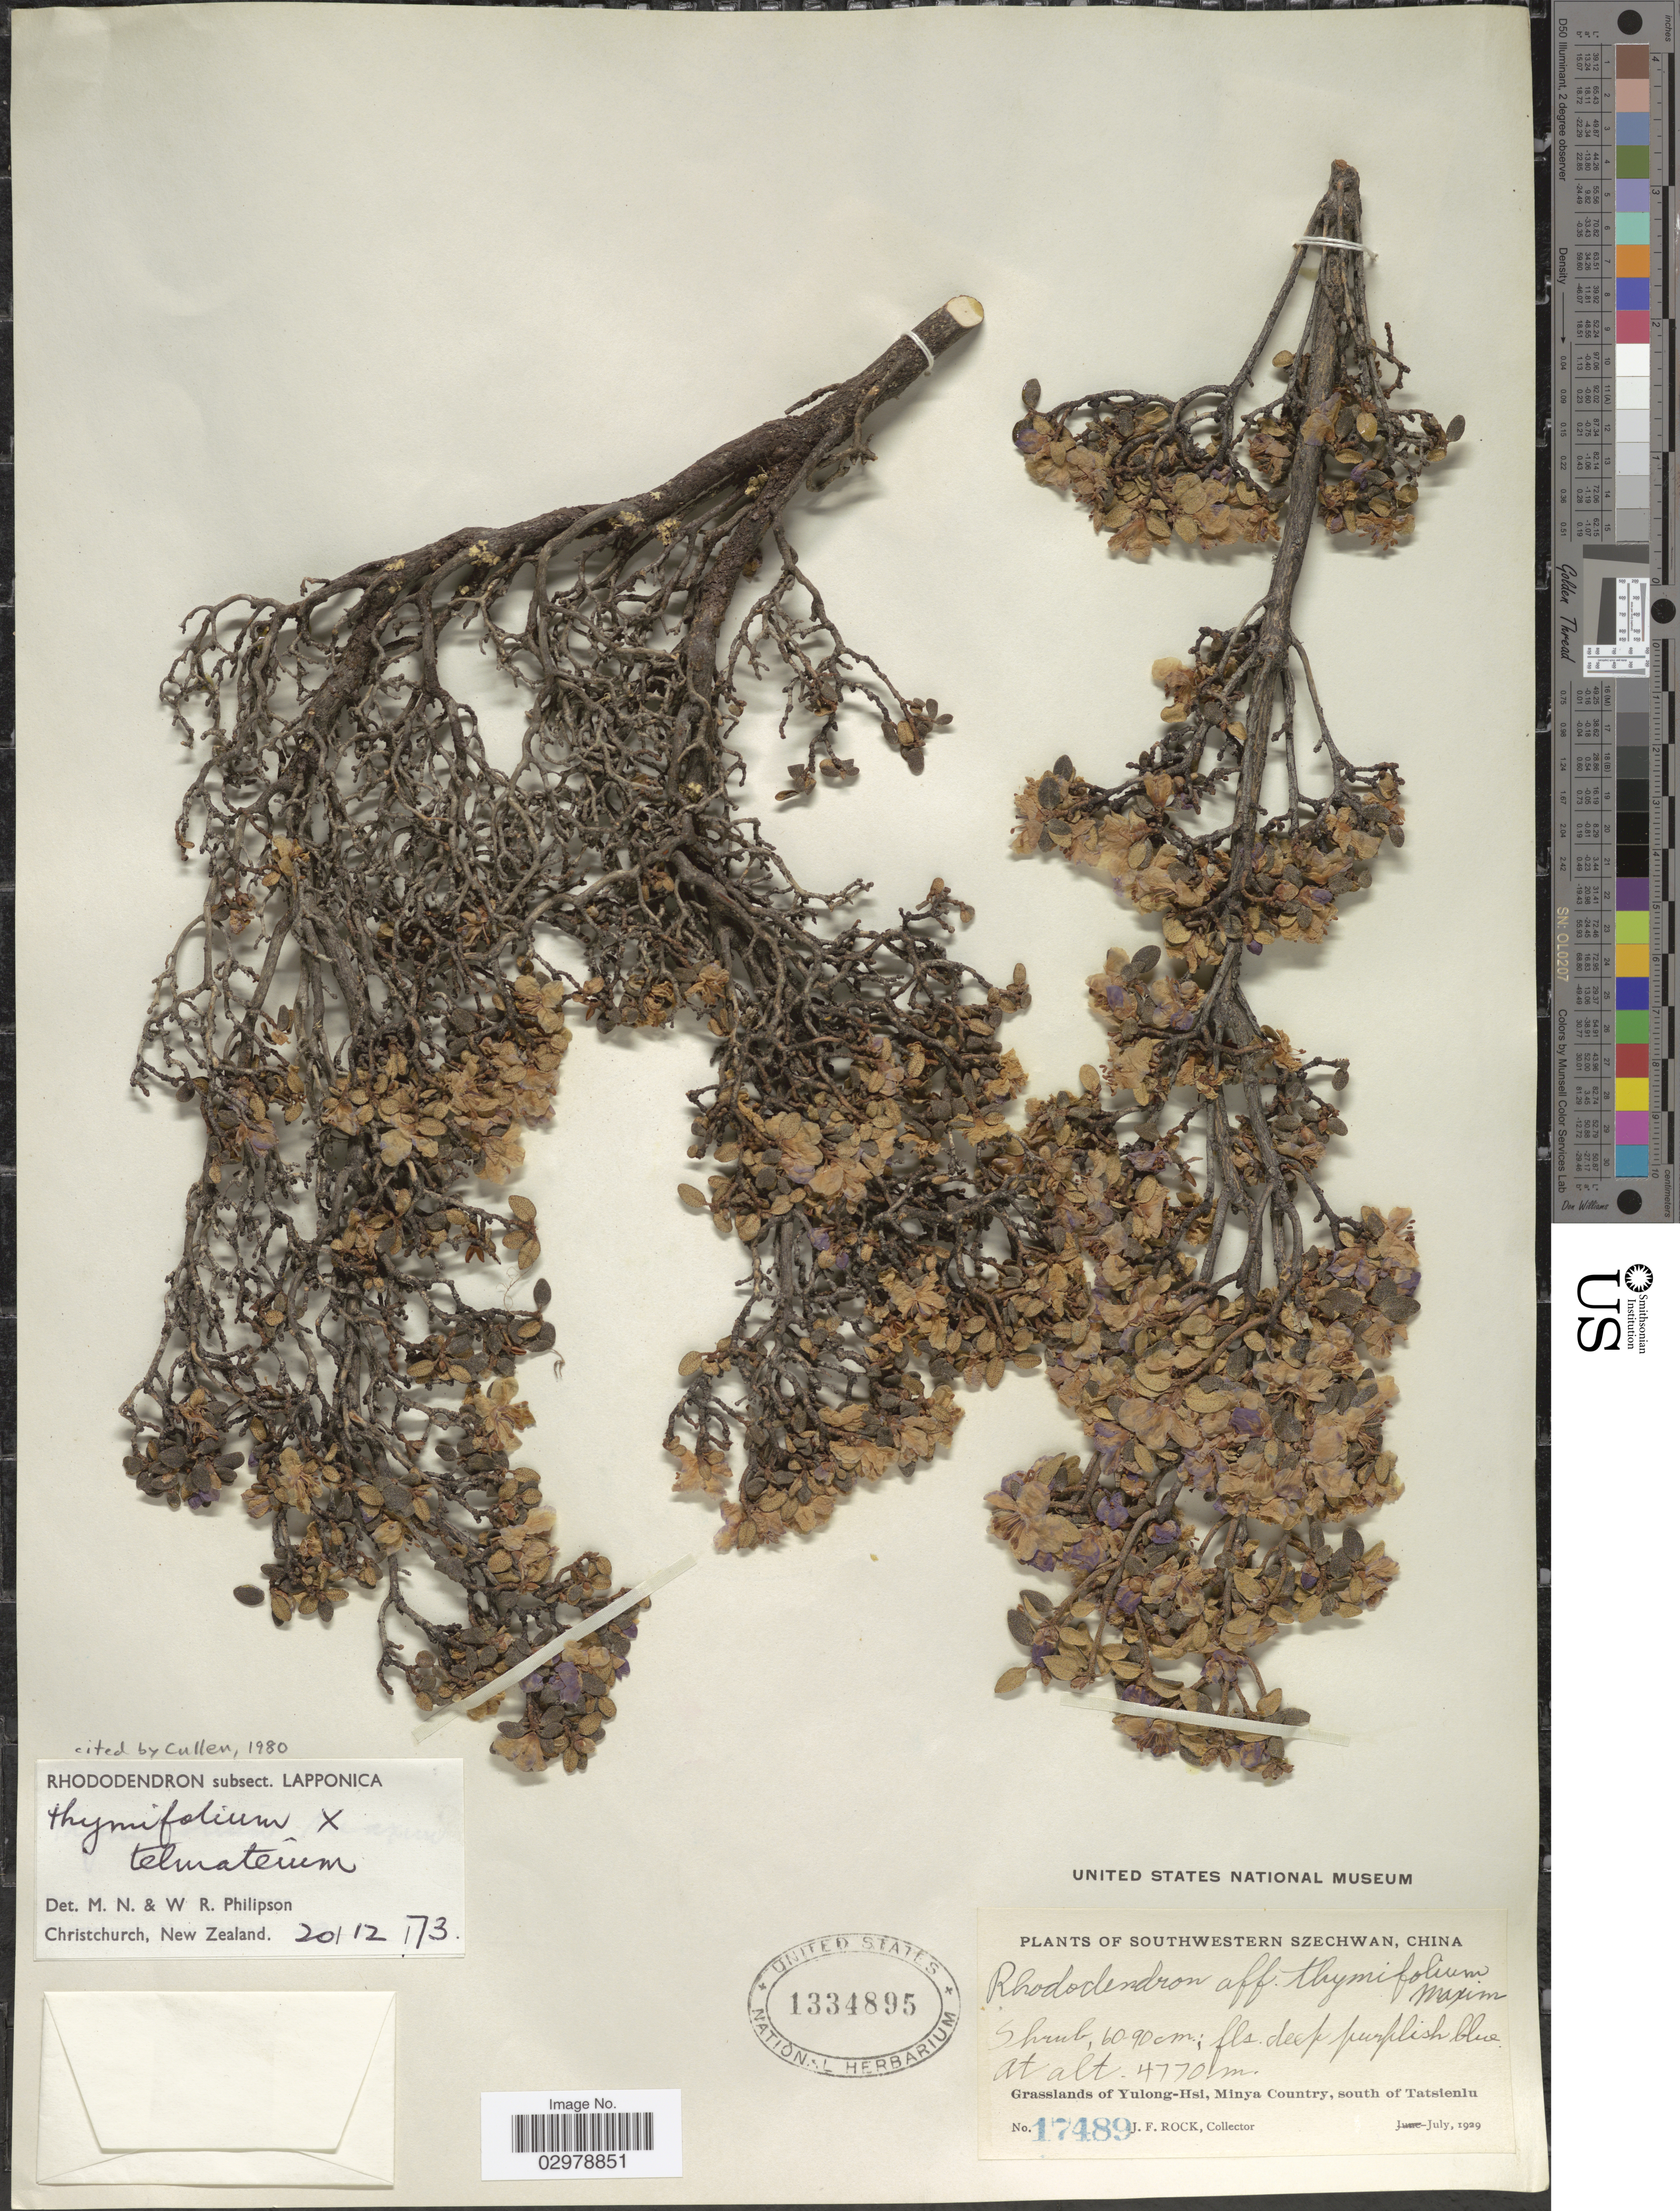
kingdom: Plantae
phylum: Tracheophyta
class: Magnoliopsida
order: Ericales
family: Ericaceae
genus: Rhododendron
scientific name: Rhododendron thymifolium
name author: Maxim.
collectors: J. Rock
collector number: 17489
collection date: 1929-07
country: China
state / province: Sichuan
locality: Southwestern Szechwan. Grasslands of Yulong-Hsi, Minya Country, south of Tatsienlu.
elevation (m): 4770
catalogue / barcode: US 1334895